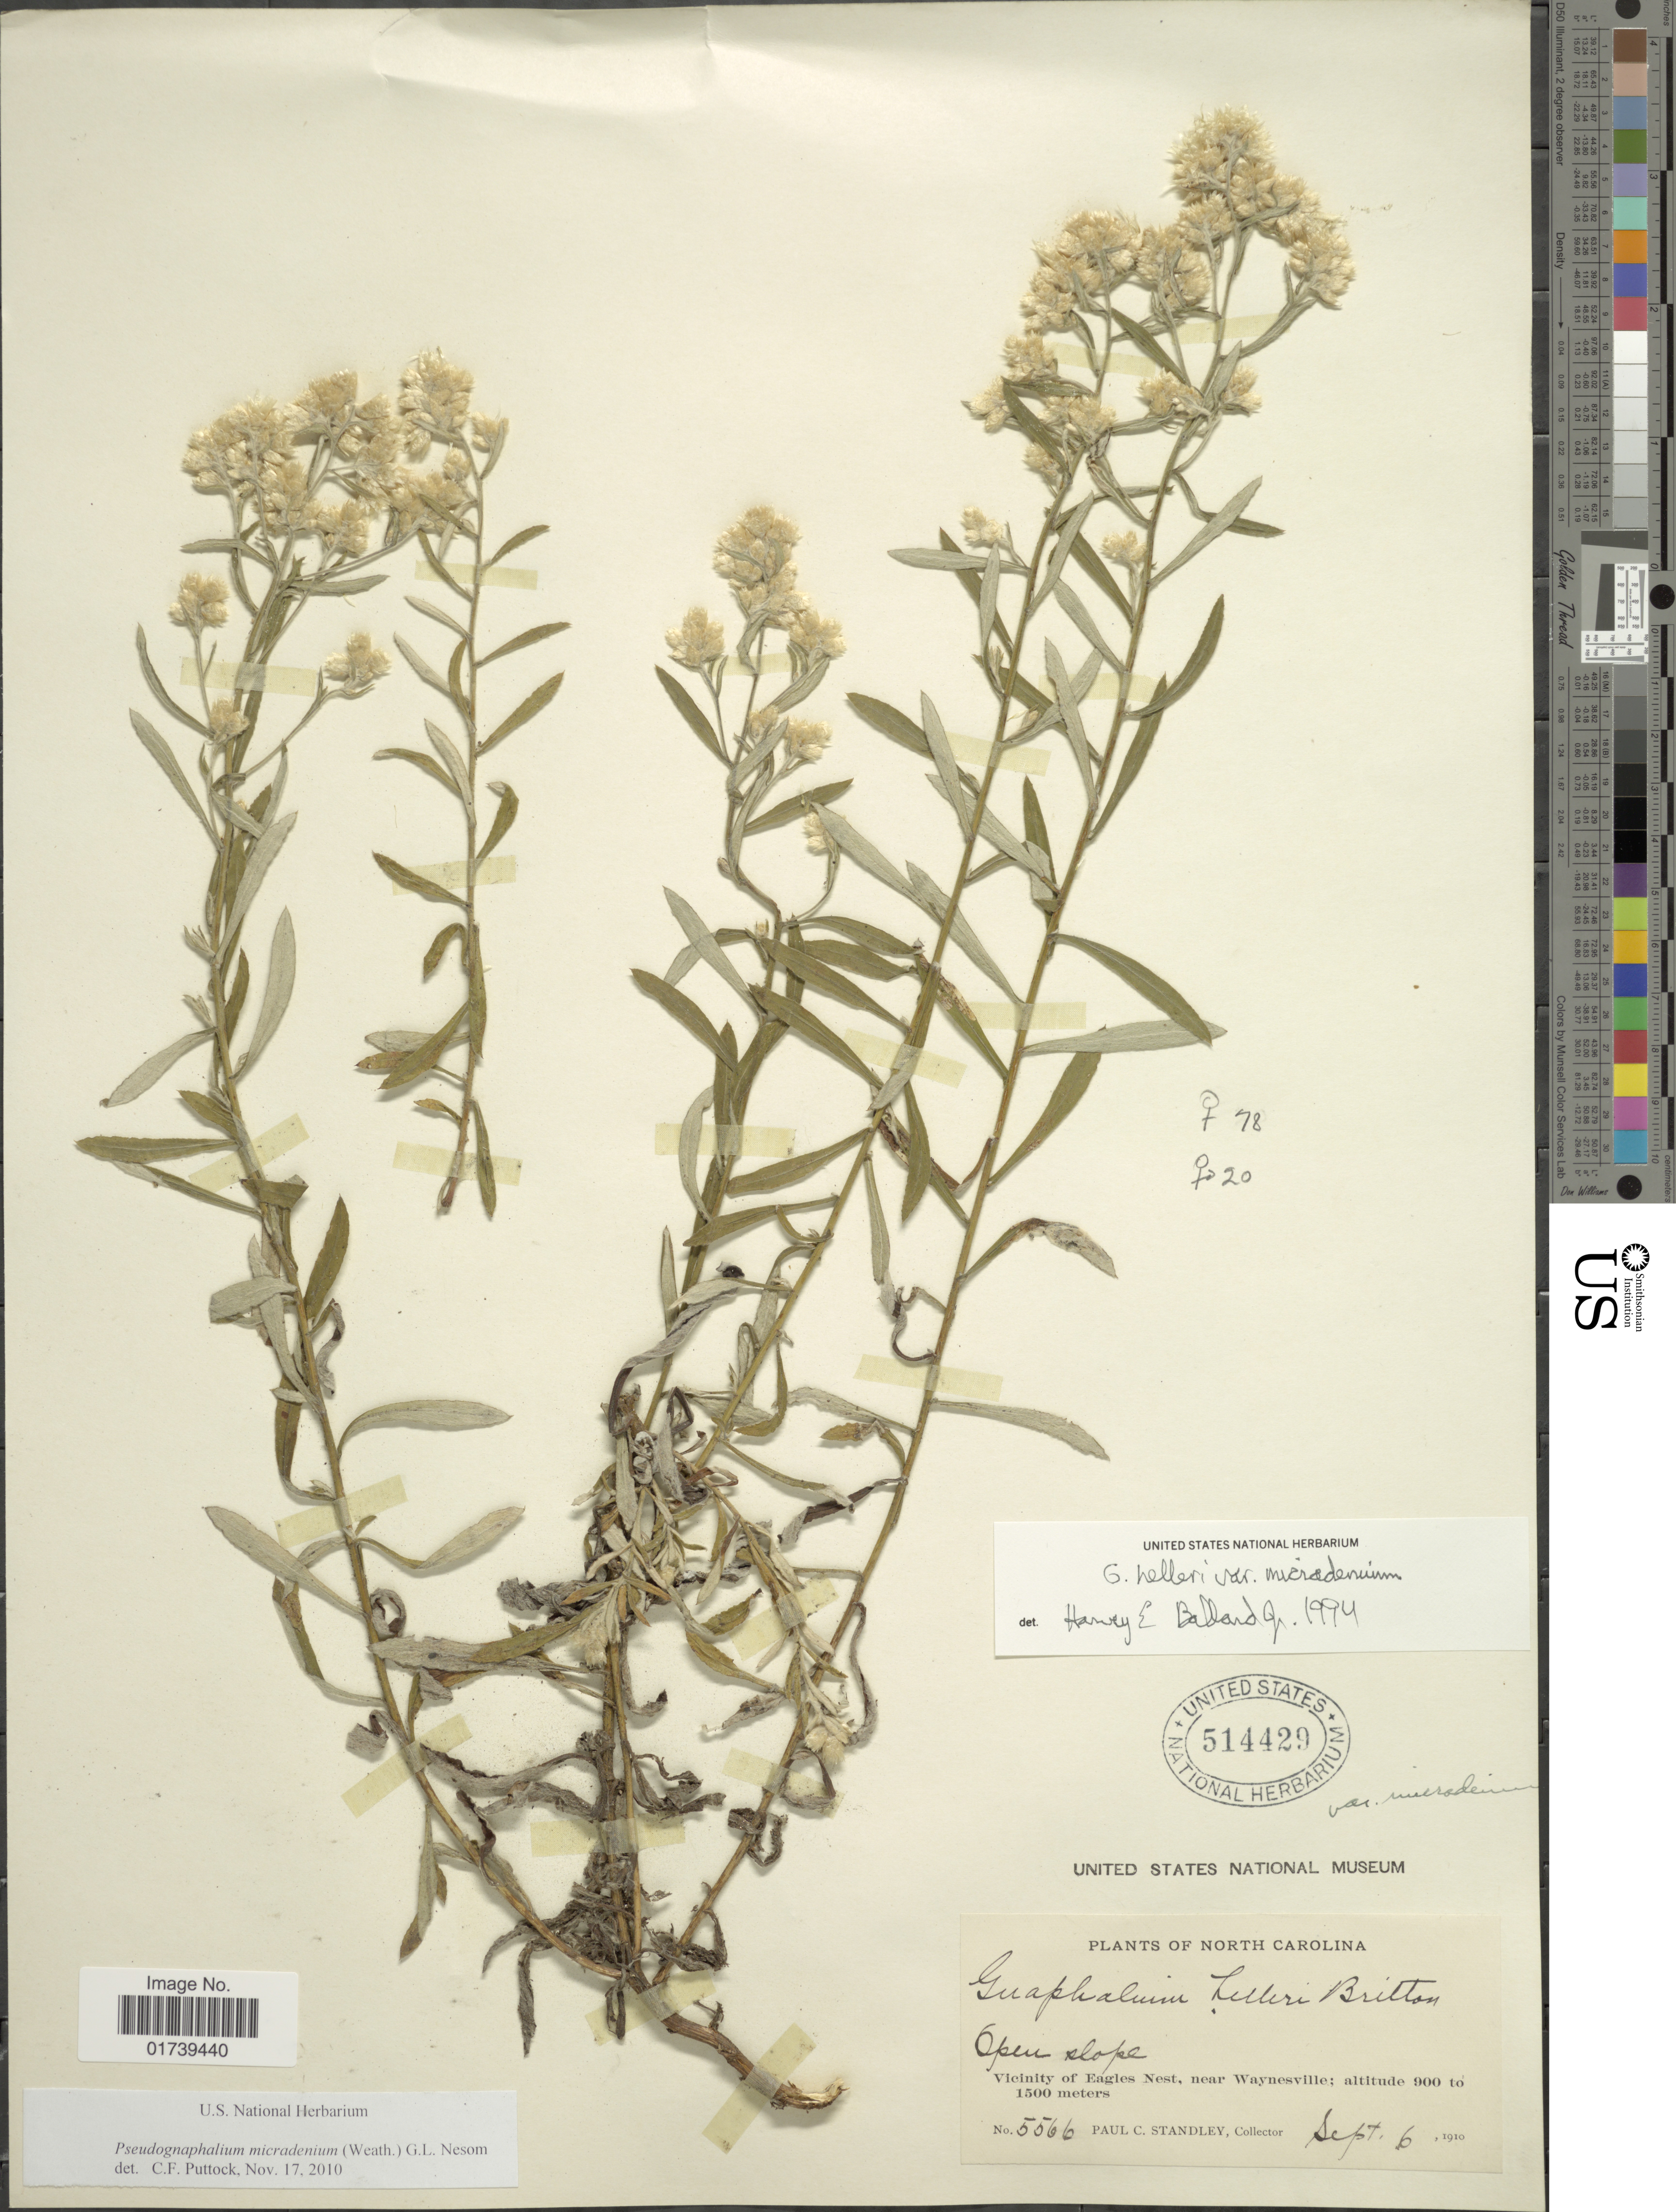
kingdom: Plantae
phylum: Tracheophyta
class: Magnoliopsida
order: Asterales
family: Asteraceae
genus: Pseudognaphalium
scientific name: Pseudognaphalium micradenium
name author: (Weath.) G.L. Nesom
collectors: P. C. Standley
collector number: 5566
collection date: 1910-09-06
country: United States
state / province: North Carolina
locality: Vicinity of Eagles Nest, near Waynesville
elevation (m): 900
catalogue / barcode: US 514429